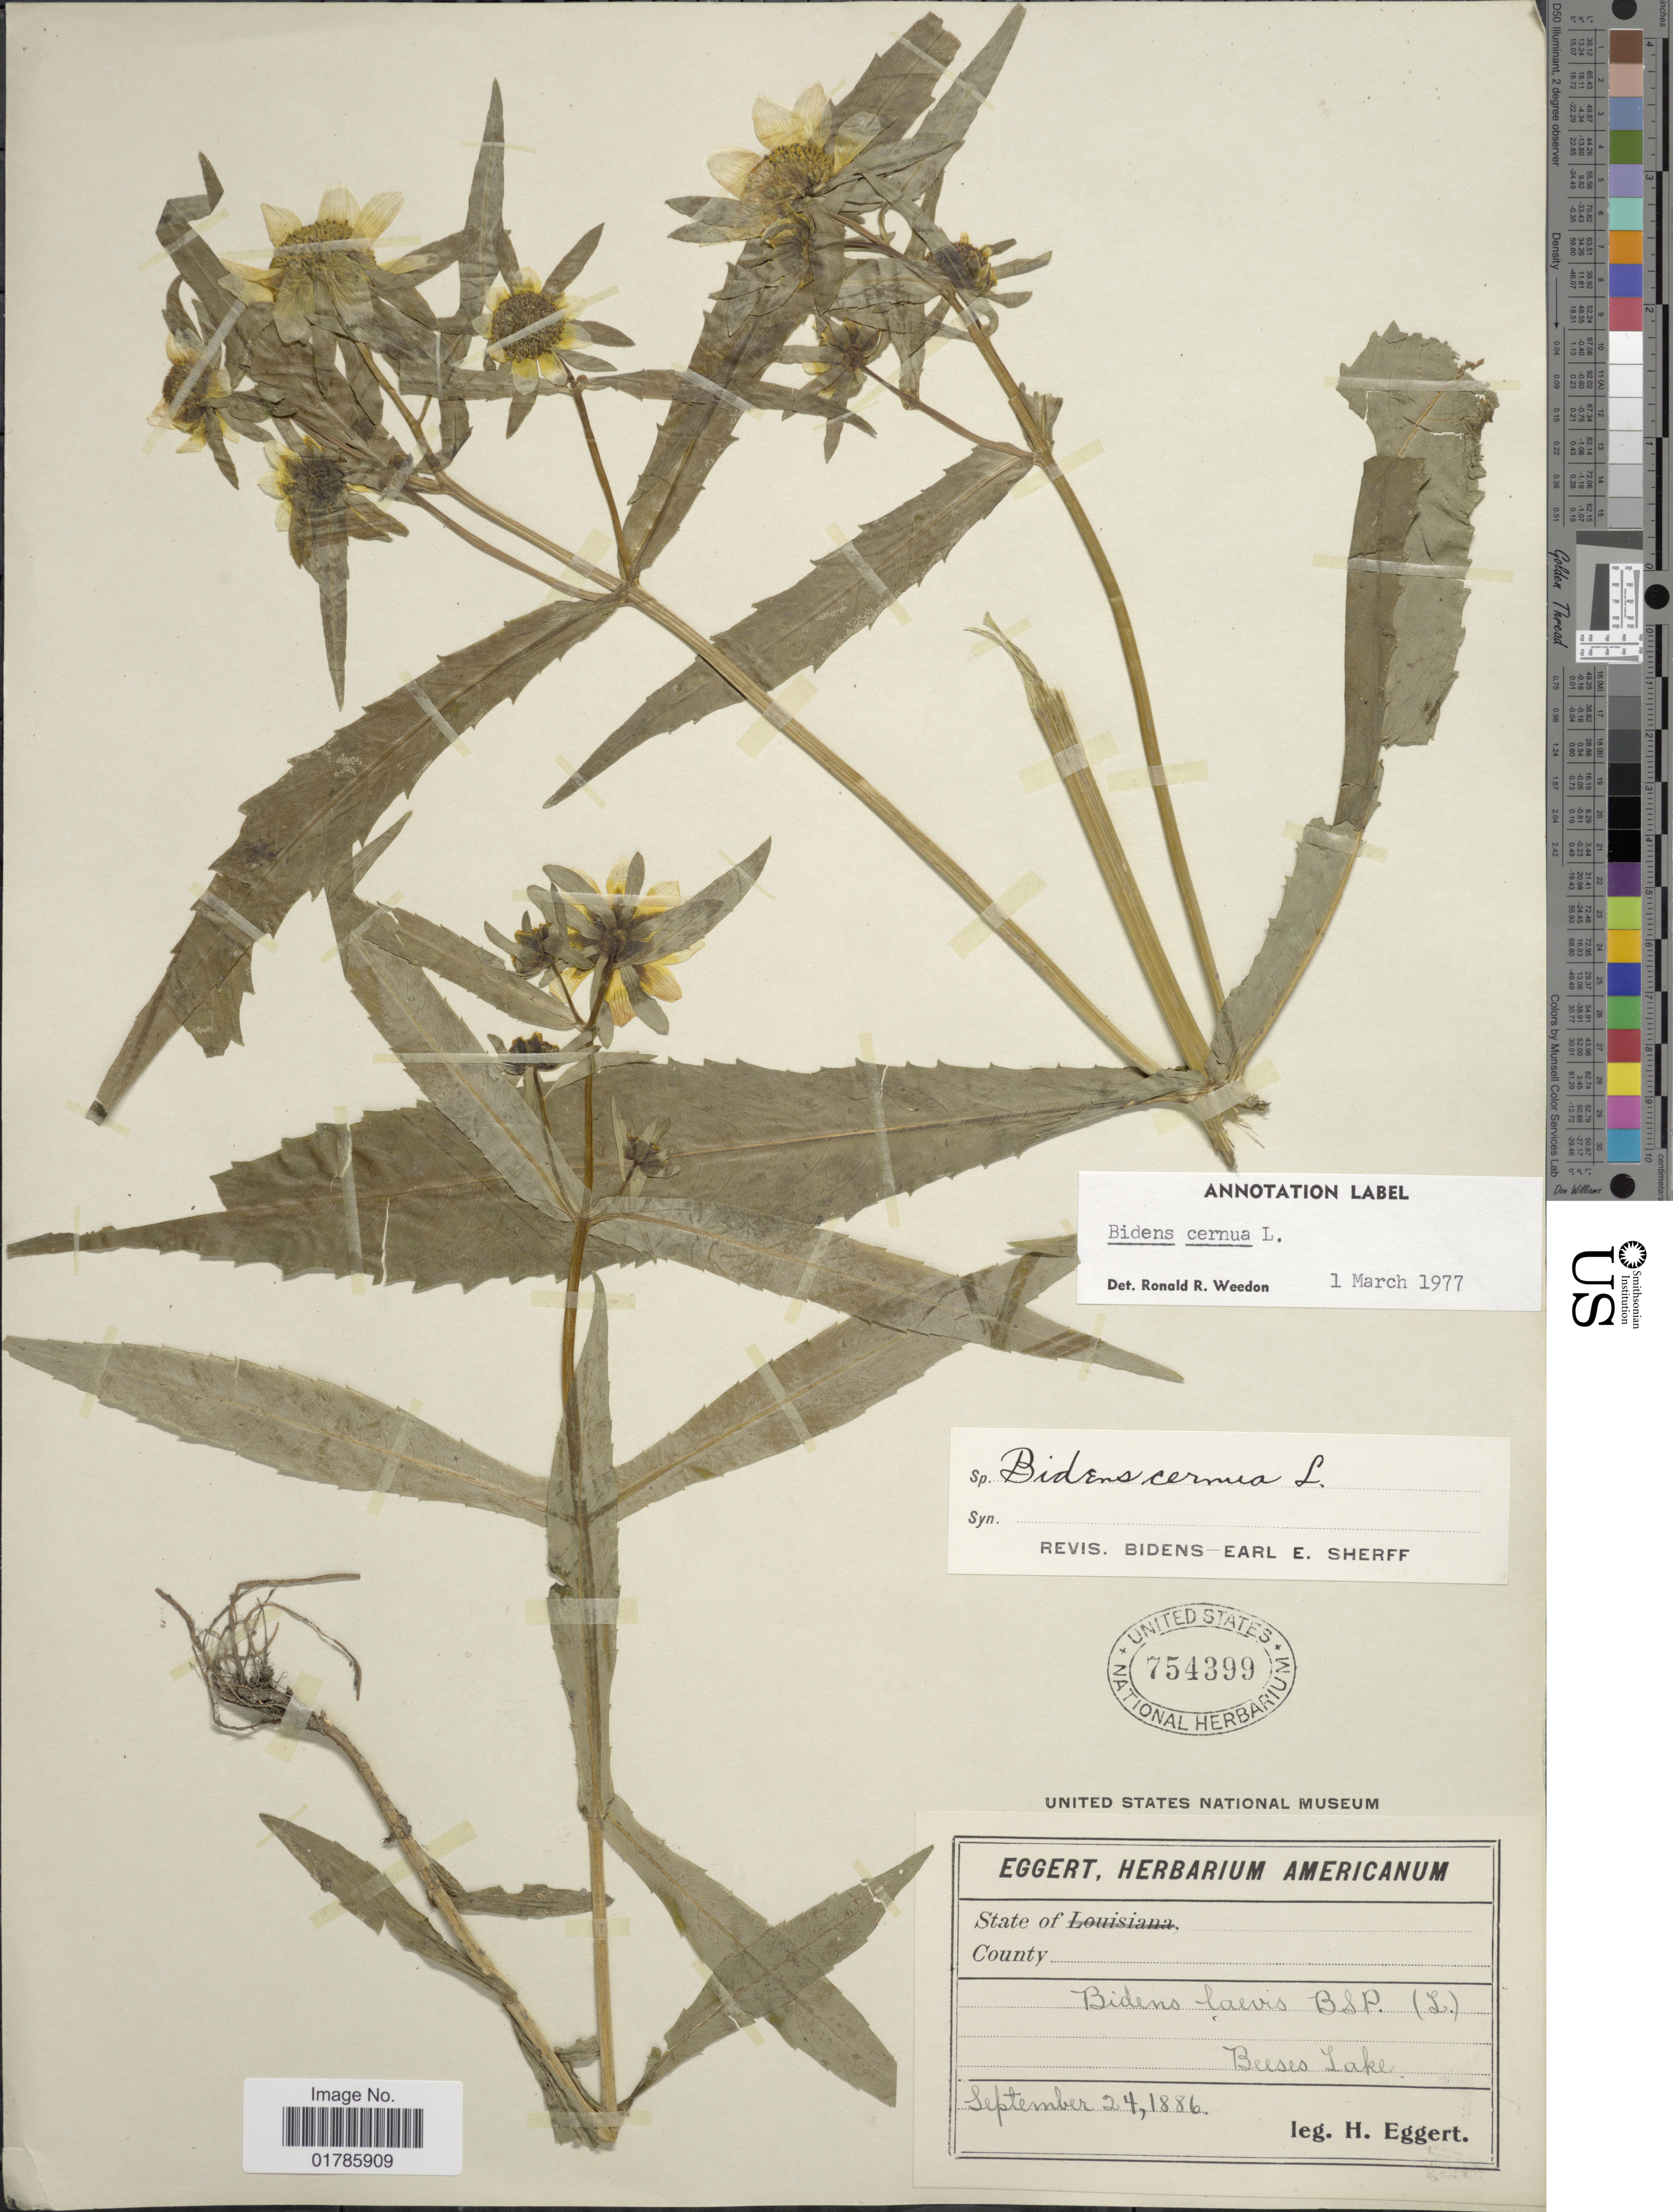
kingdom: Plantae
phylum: Tracheophyta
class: Magnoliopsida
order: Asterales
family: Asteraceae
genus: Bidens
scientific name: Bidens cernua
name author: L.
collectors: H. Eggert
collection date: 1886-09-24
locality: Beeses Lake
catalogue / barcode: US 754399